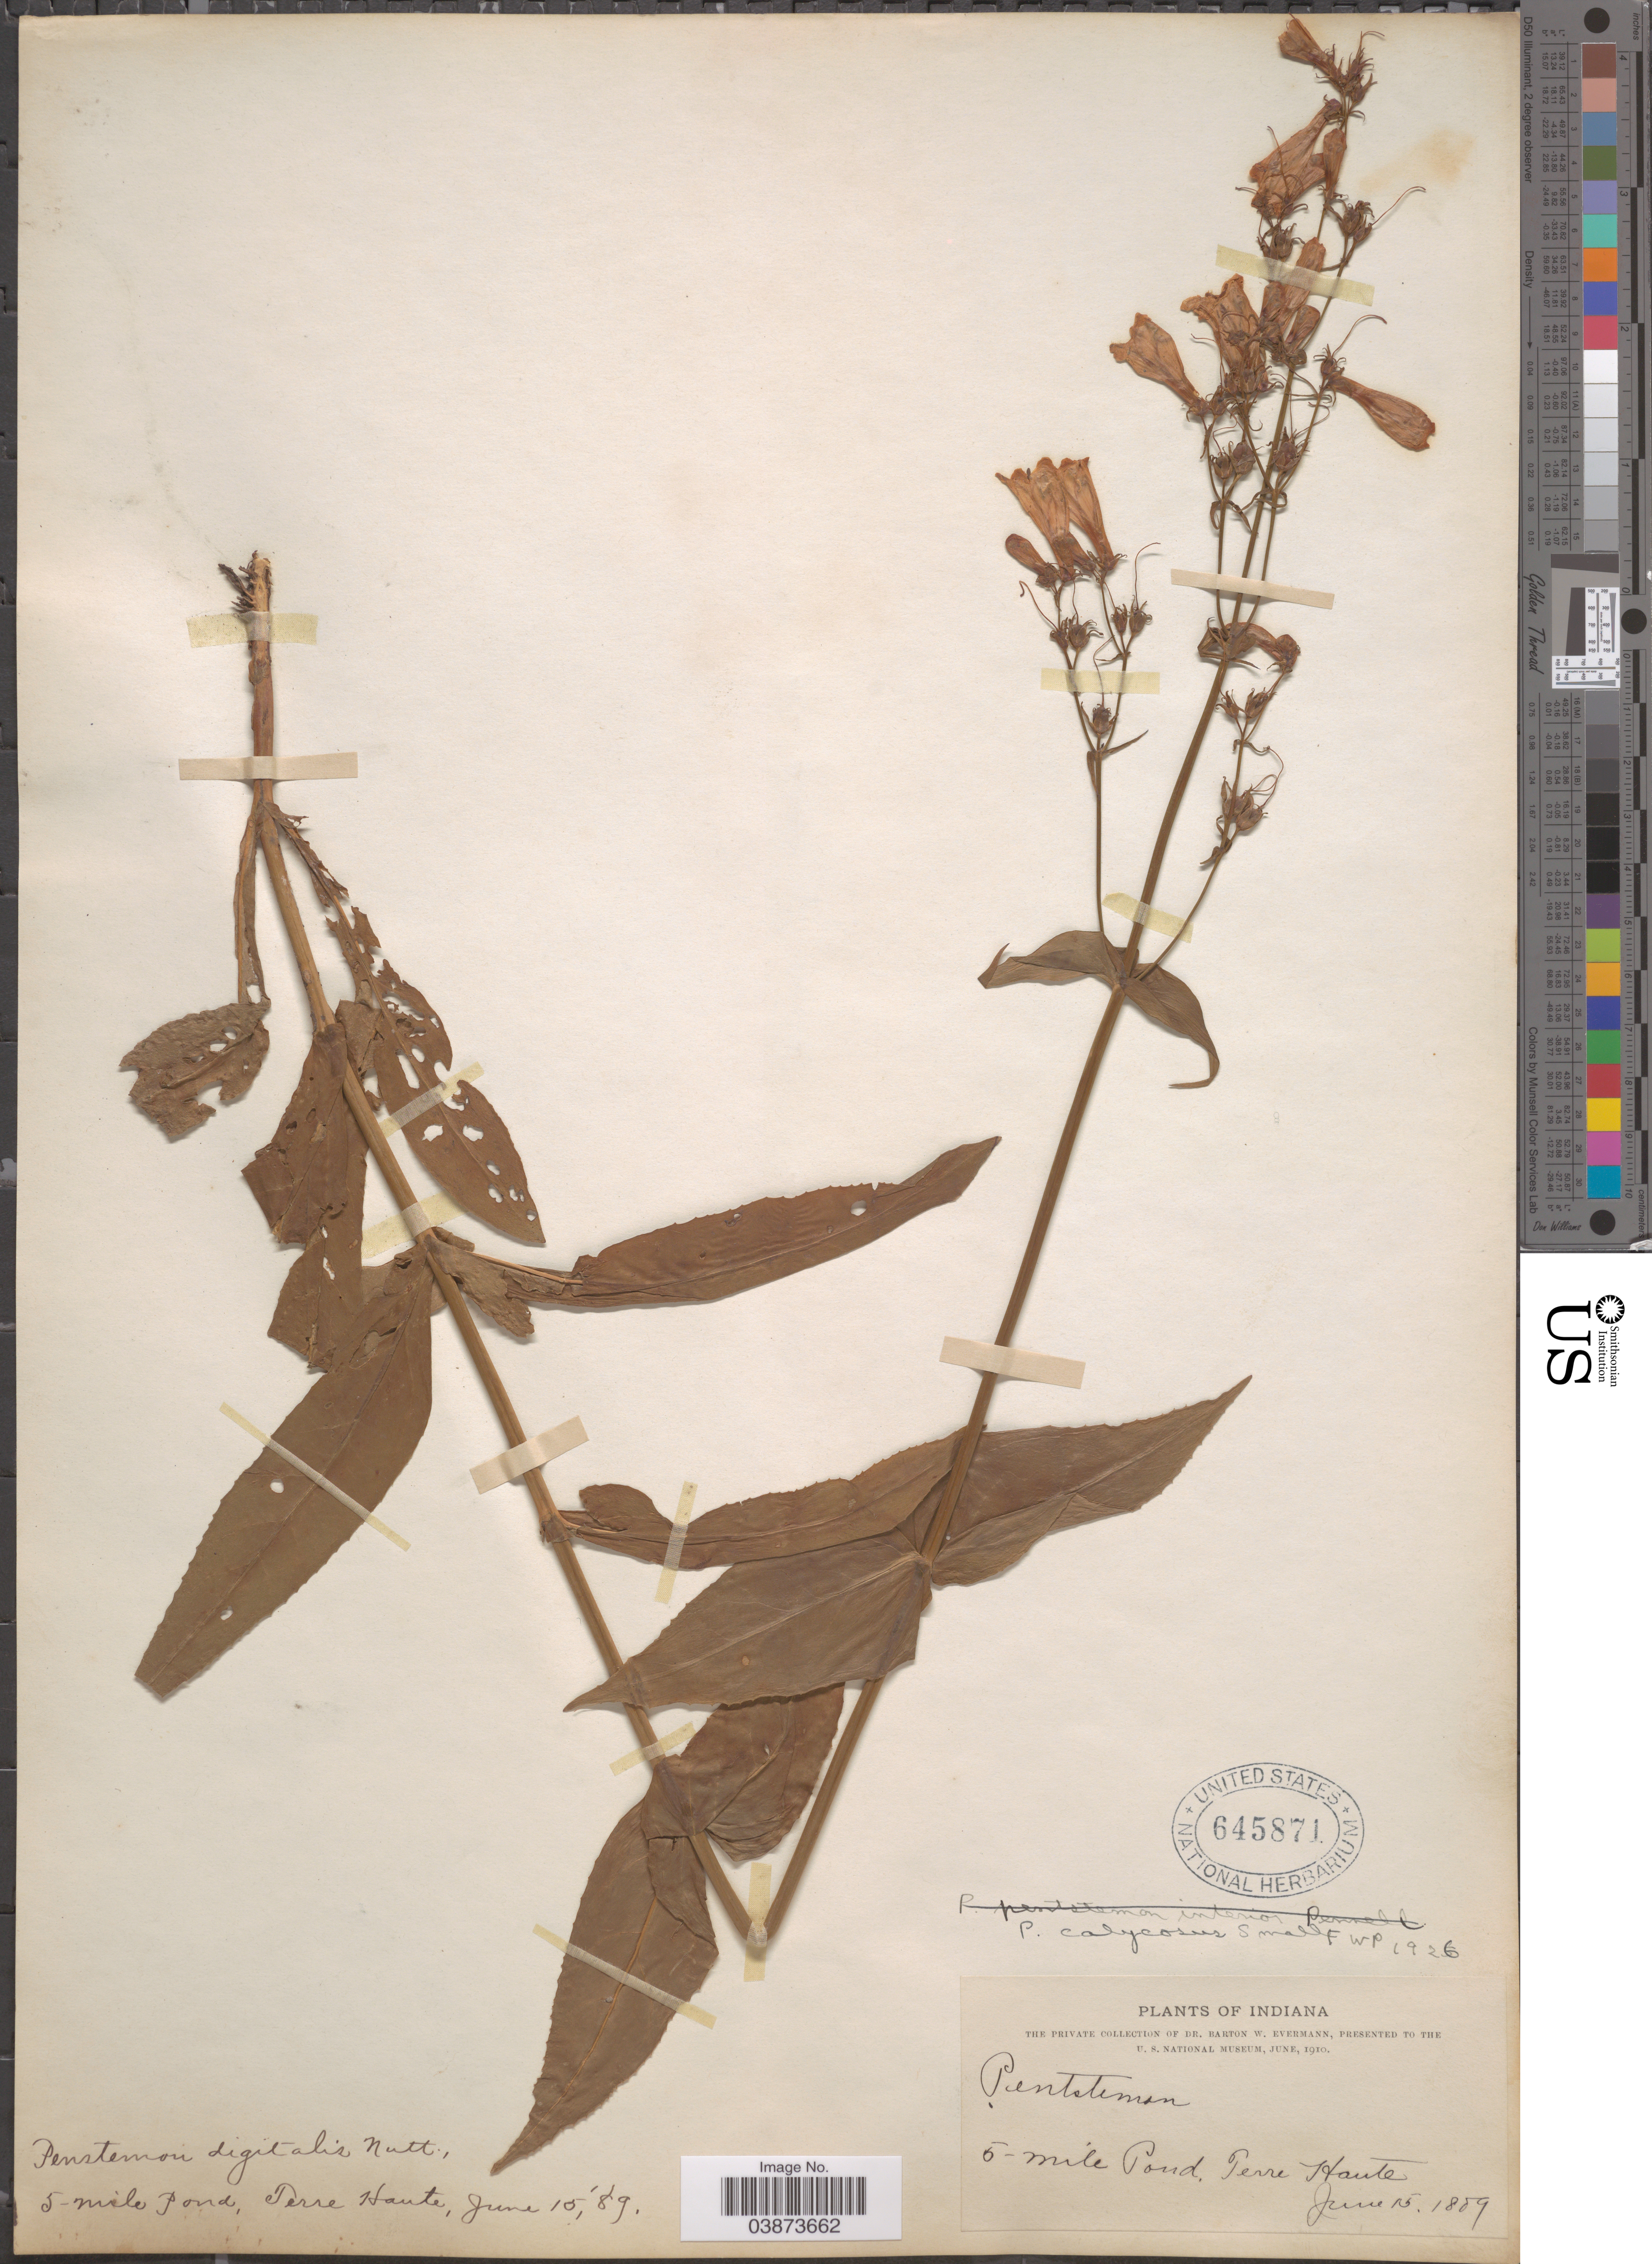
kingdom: Plantae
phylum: Tracheophyta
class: Magnoliopsida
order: Lamiales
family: Plantaginaceae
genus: Penstemon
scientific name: Penstemon calycosus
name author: Small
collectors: B. W. Evermann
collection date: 1889-06-15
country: United States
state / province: Indiana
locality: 5- mile Pond, Terre Haute.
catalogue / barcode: US 645871